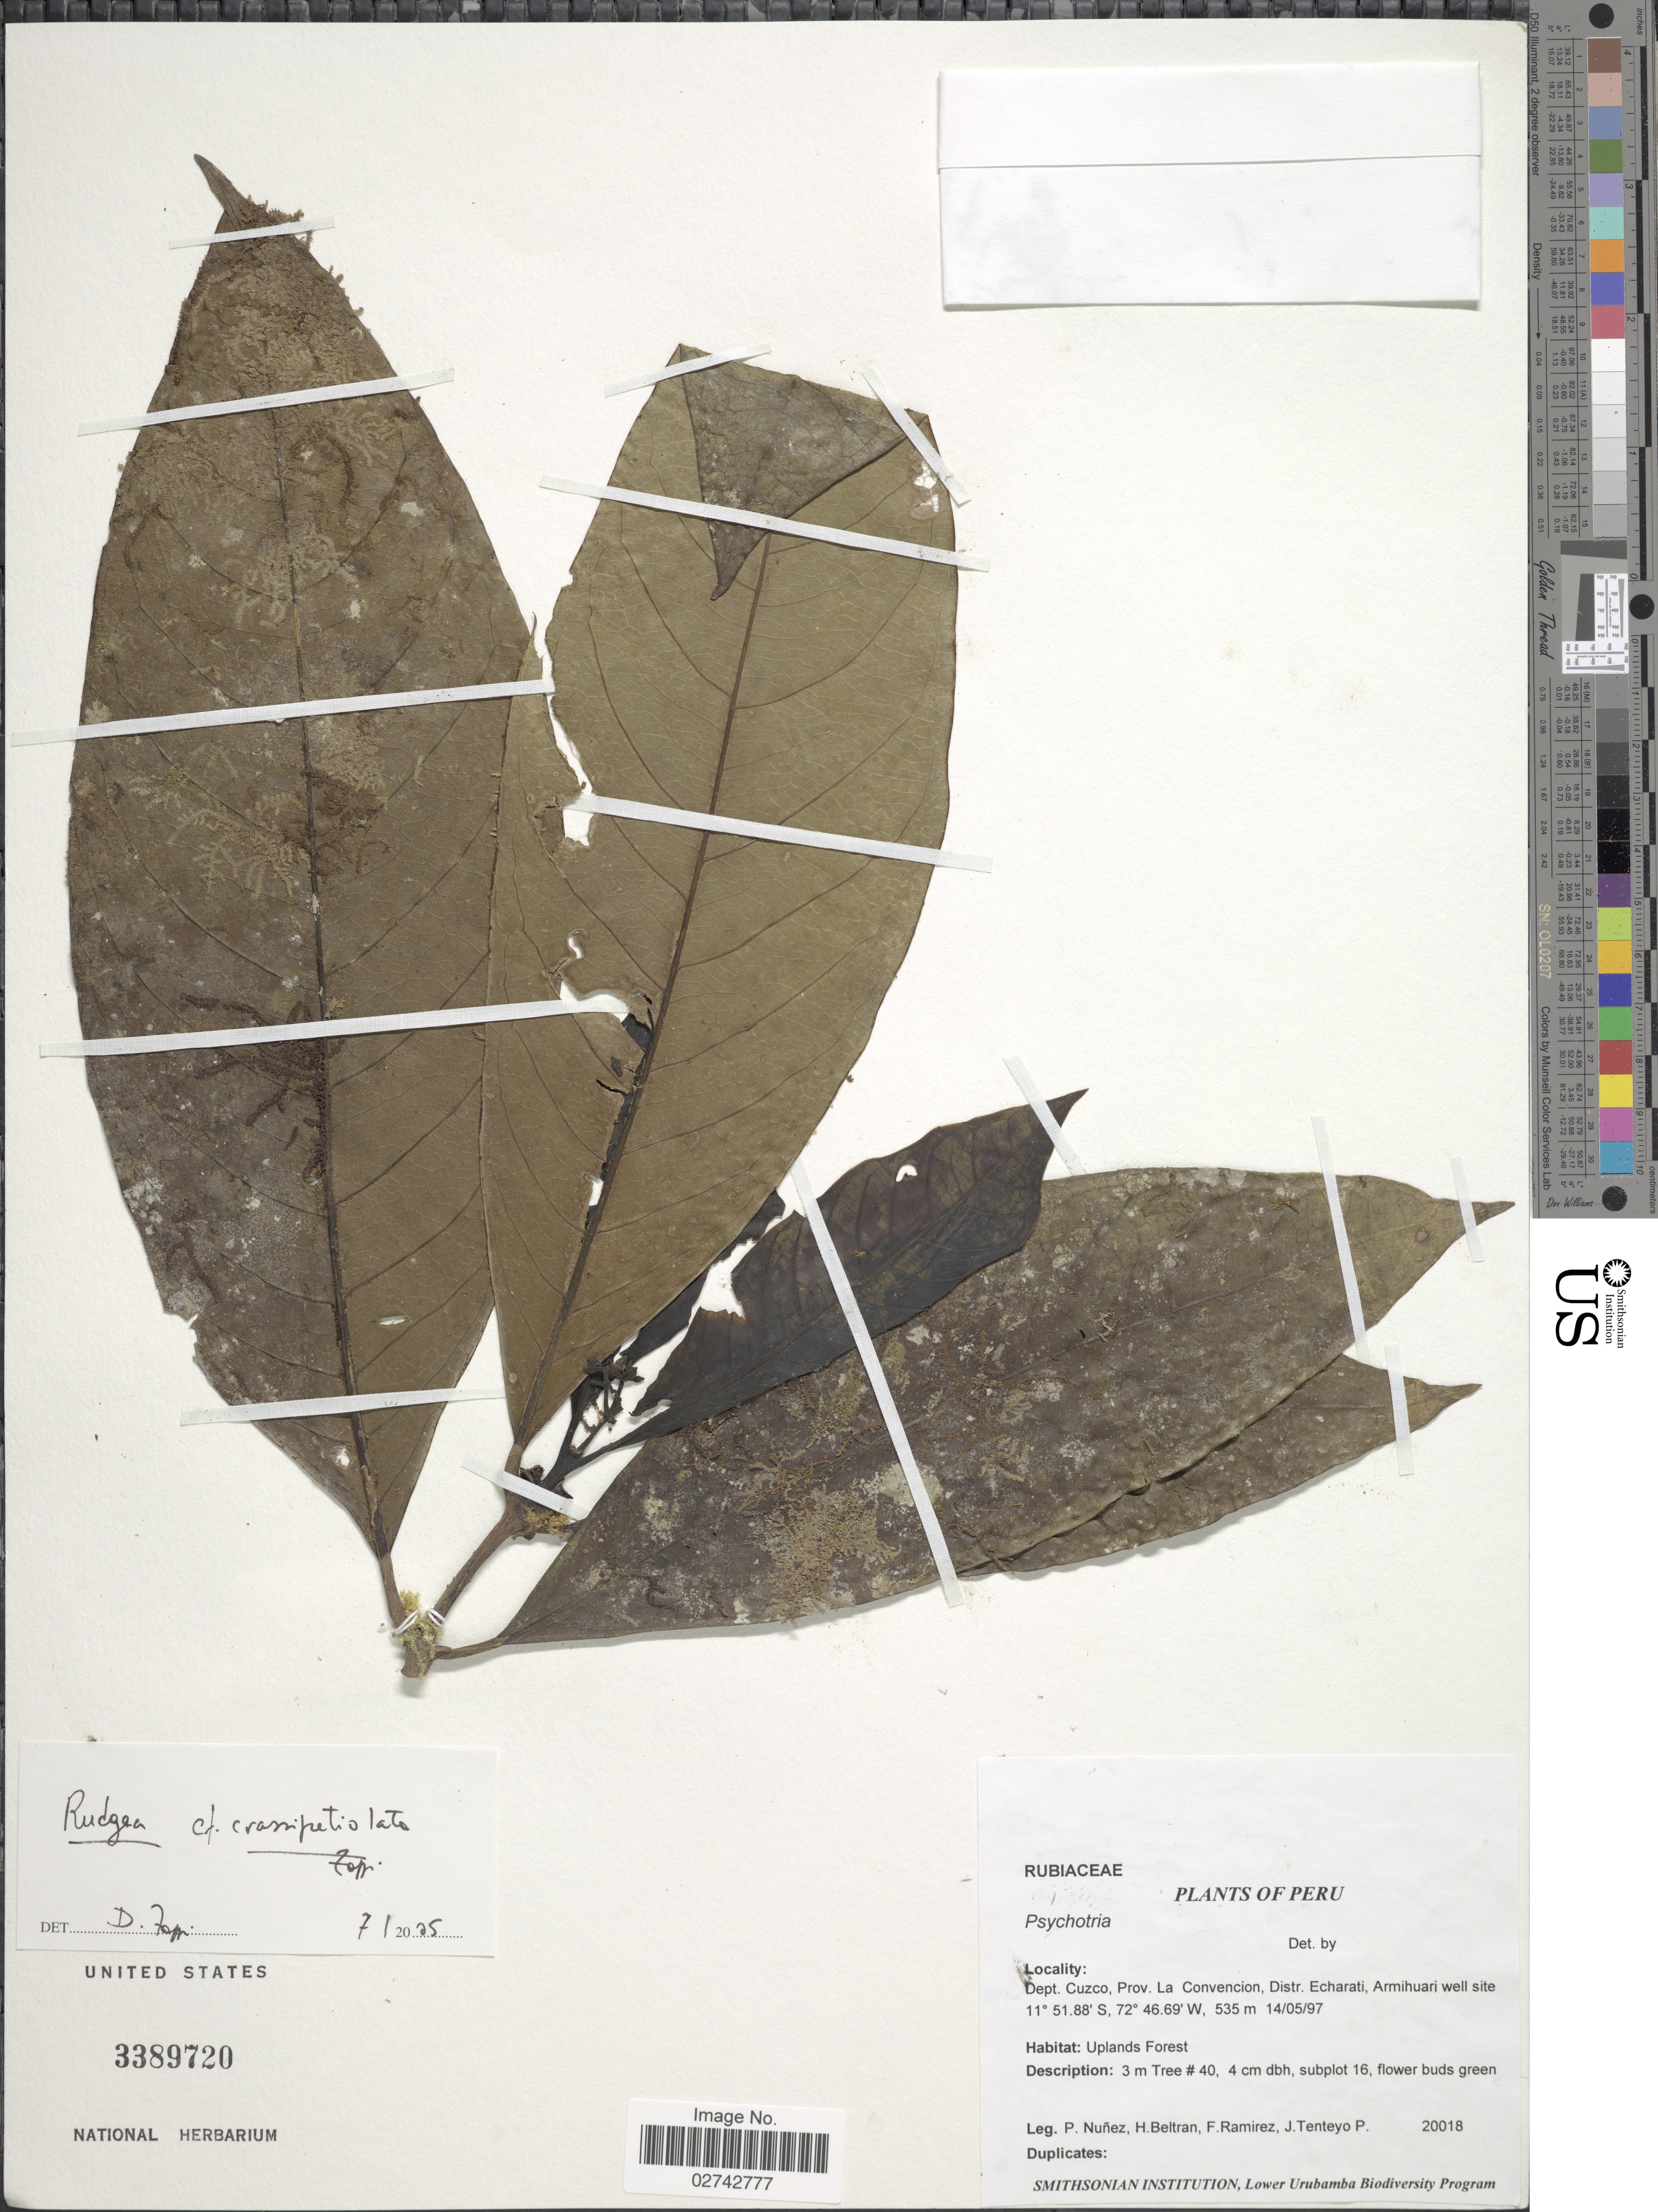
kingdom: Plantae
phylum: Tracheophyta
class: Magnoliopsida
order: Gentianales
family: Rubiaceae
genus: Rudgea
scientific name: Rudgea crassipetiolata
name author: Zappi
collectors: P. Nuñez V., H. Beltran, F. Ramirez & J. Tenteyo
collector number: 20018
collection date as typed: Transcribed d/m/y: 14/5/97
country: Peru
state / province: Cusco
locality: Prov. La Convencion, Distr. Echarati, Armihuari well site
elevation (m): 535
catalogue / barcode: US 3389720